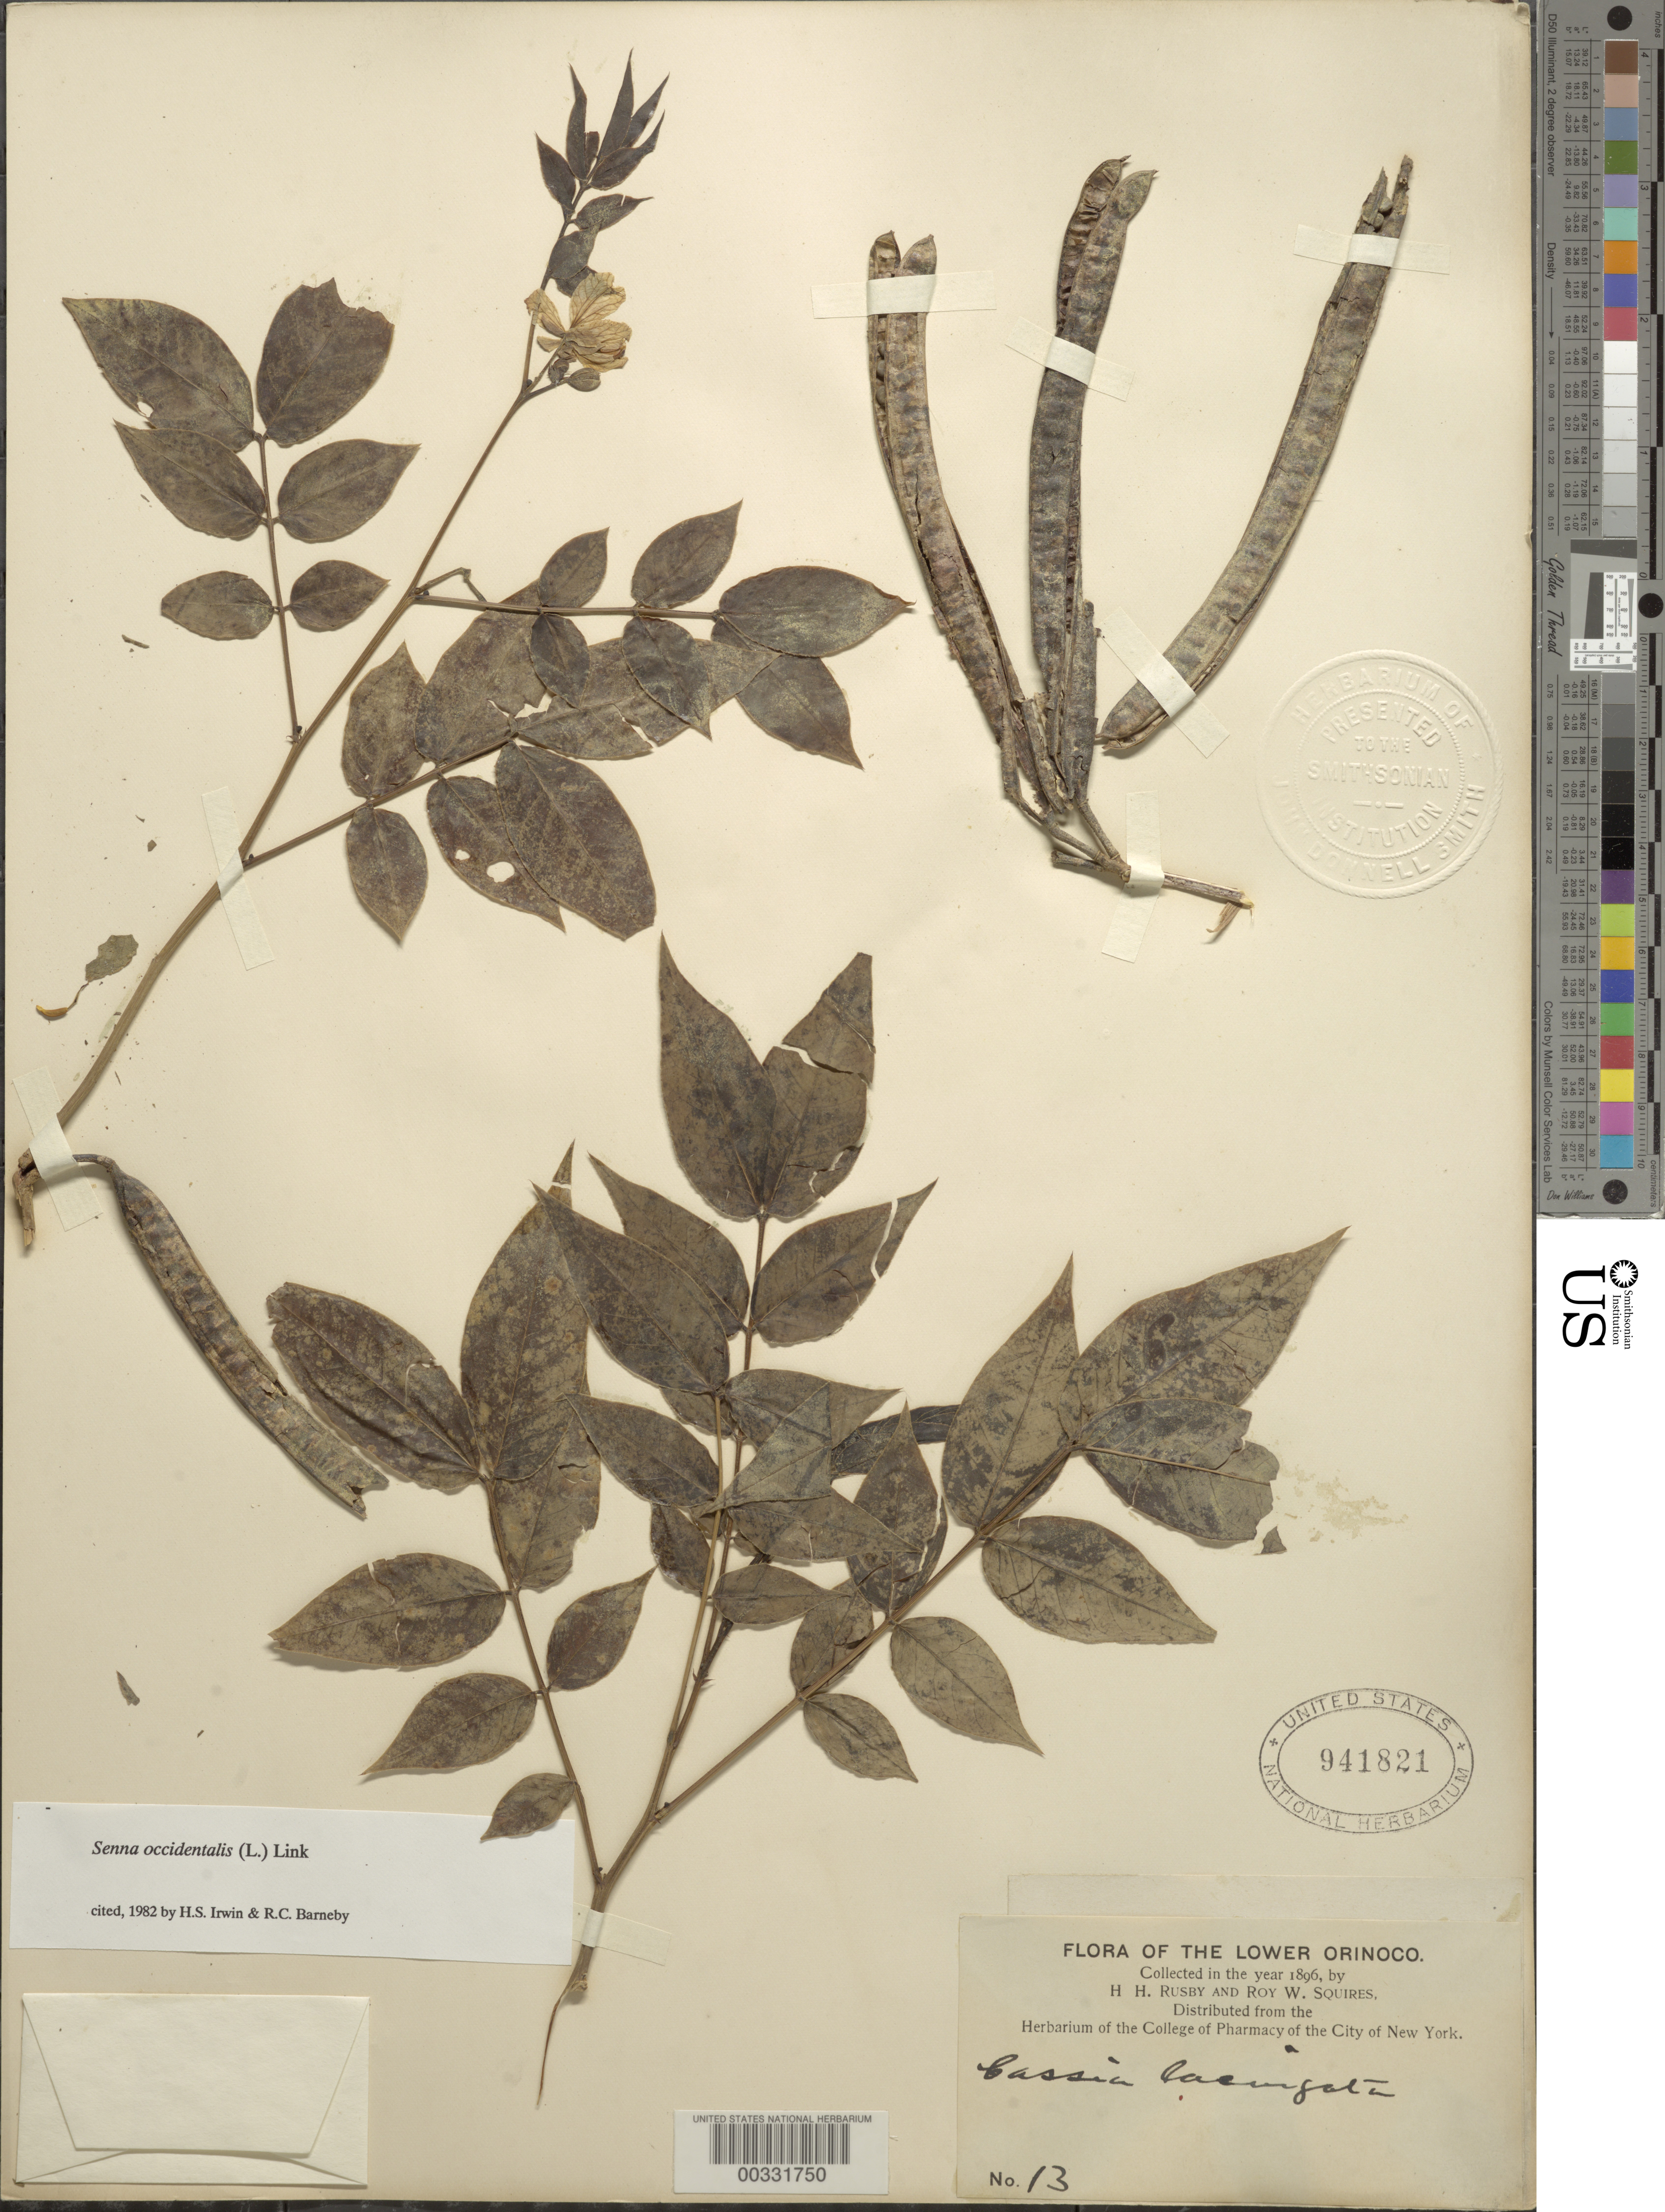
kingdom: Plantae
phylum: Tracheophyta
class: Magnoliopsida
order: Fabales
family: Fabaceae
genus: Senna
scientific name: Senna occidentalis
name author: (L.) Link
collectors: H. H. Rusby & R. Squires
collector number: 13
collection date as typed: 1896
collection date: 1896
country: Venezuela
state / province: Delta Amacuro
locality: Lower Orinoco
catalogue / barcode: US 941821